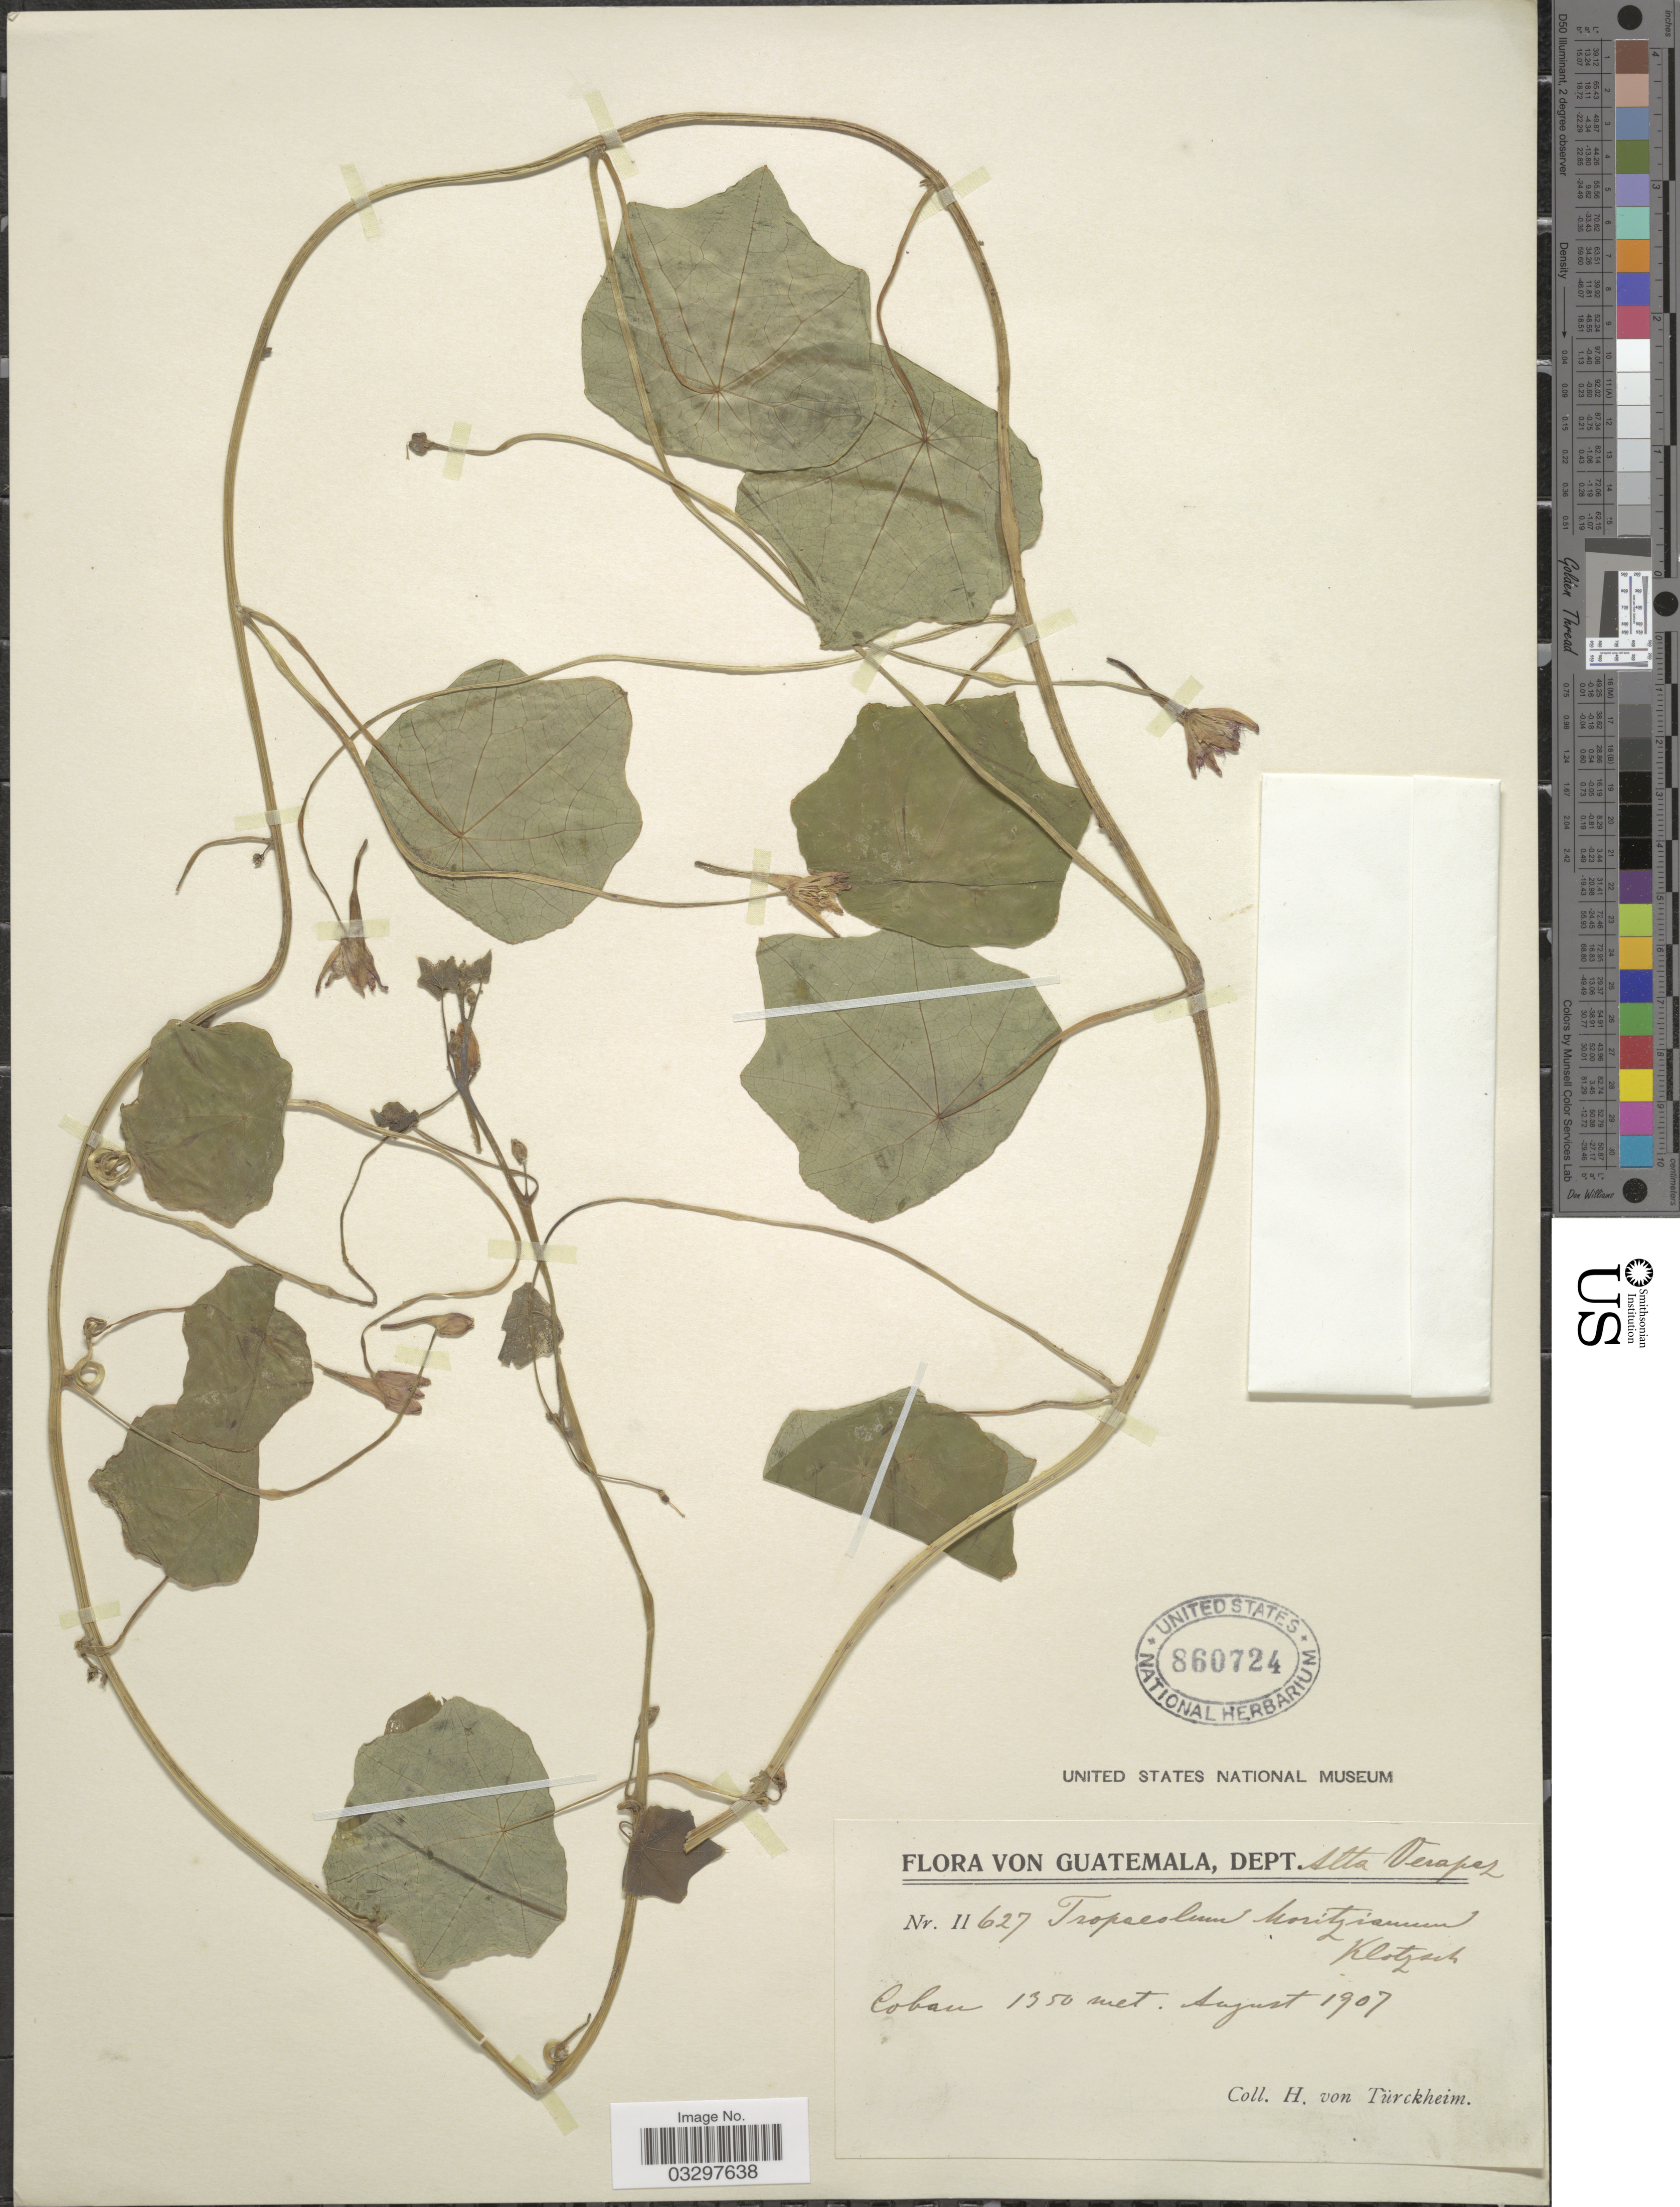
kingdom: Plantae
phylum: Tracheophyta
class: Magnoliopsida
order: Brassicales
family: Tropaeolaceae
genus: Tropaeolum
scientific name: Tropaeolum moritzianum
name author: Klotzsch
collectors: H. von Türckheim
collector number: II627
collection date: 1907-08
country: Guatemala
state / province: Alta Verapaz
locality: Dept. Alta Verapaz. Coban.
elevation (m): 1350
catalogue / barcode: US 860724